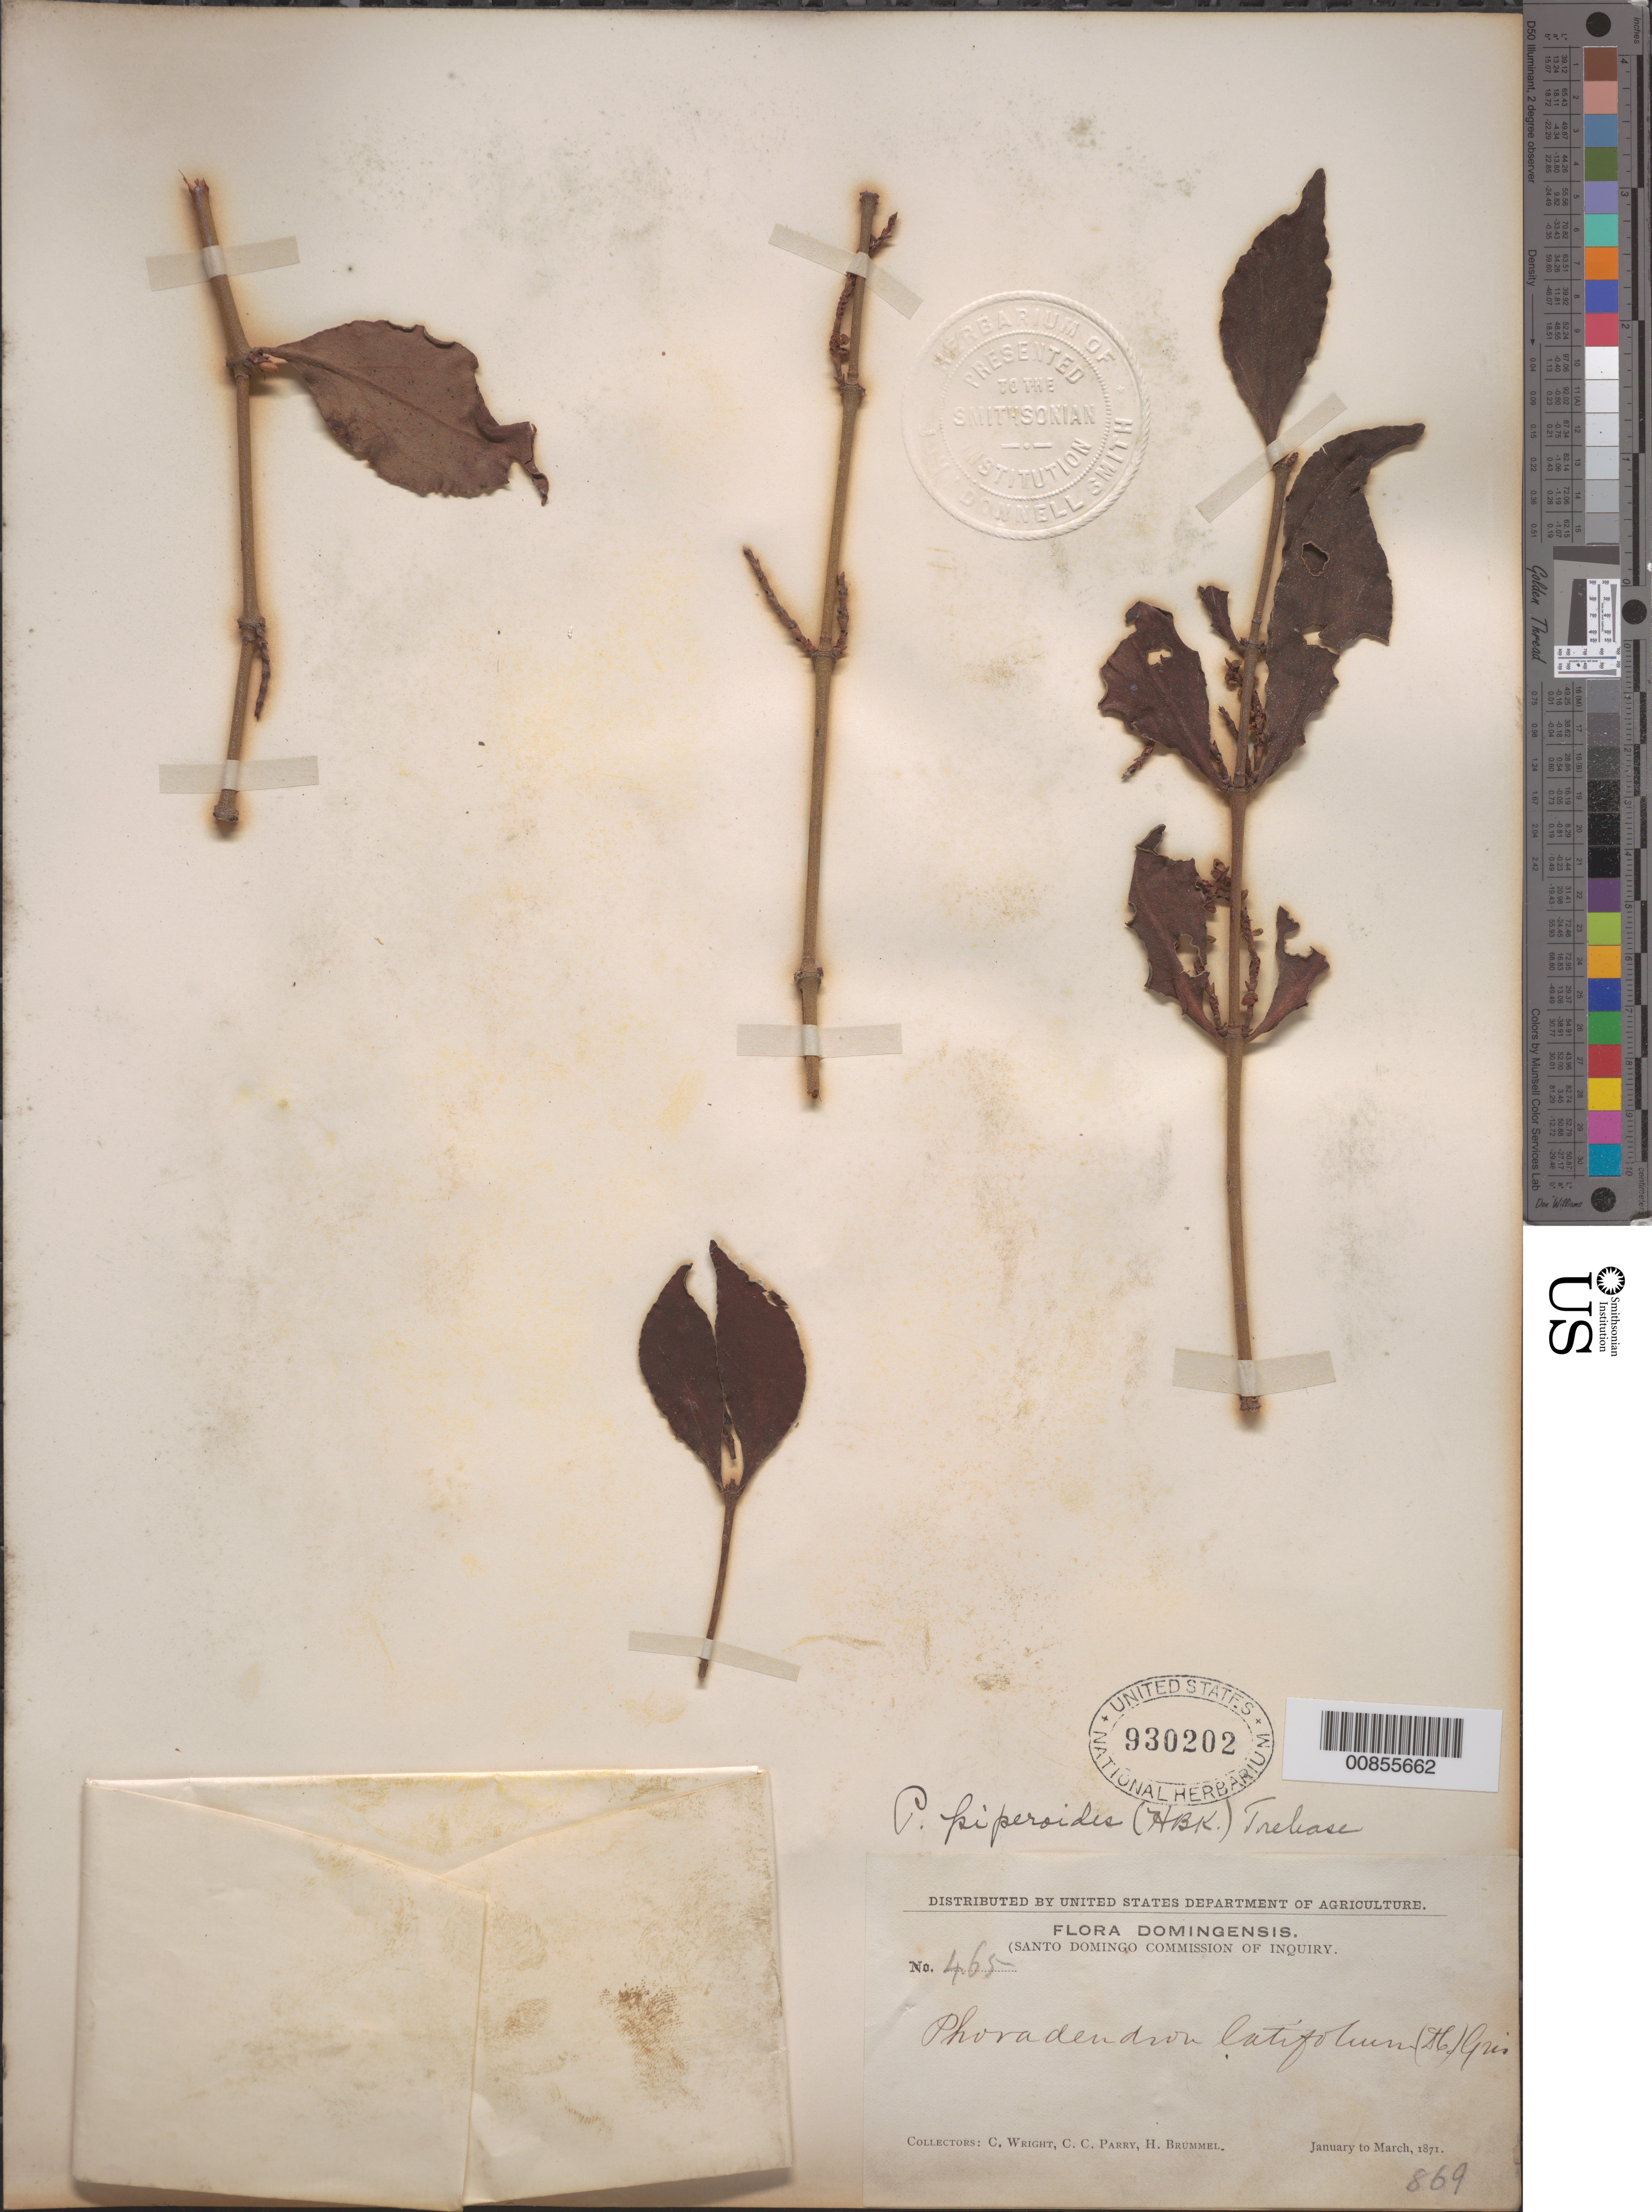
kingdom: Plantae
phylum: Tracheophyta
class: Magnoliopsida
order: Santalales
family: Viscaceae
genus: Phoradendron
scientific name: Phoradendron piperoides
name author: (Kunth) Trel.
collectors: C. Wright, C. C. Parry & H. Brummel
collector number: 465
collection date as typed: Jan 1871 to -- Mar 1871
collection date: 1871-01/1871-03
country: Dominican Republic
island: Hispaniola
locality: Dominican Republic.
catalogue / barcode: US 930202